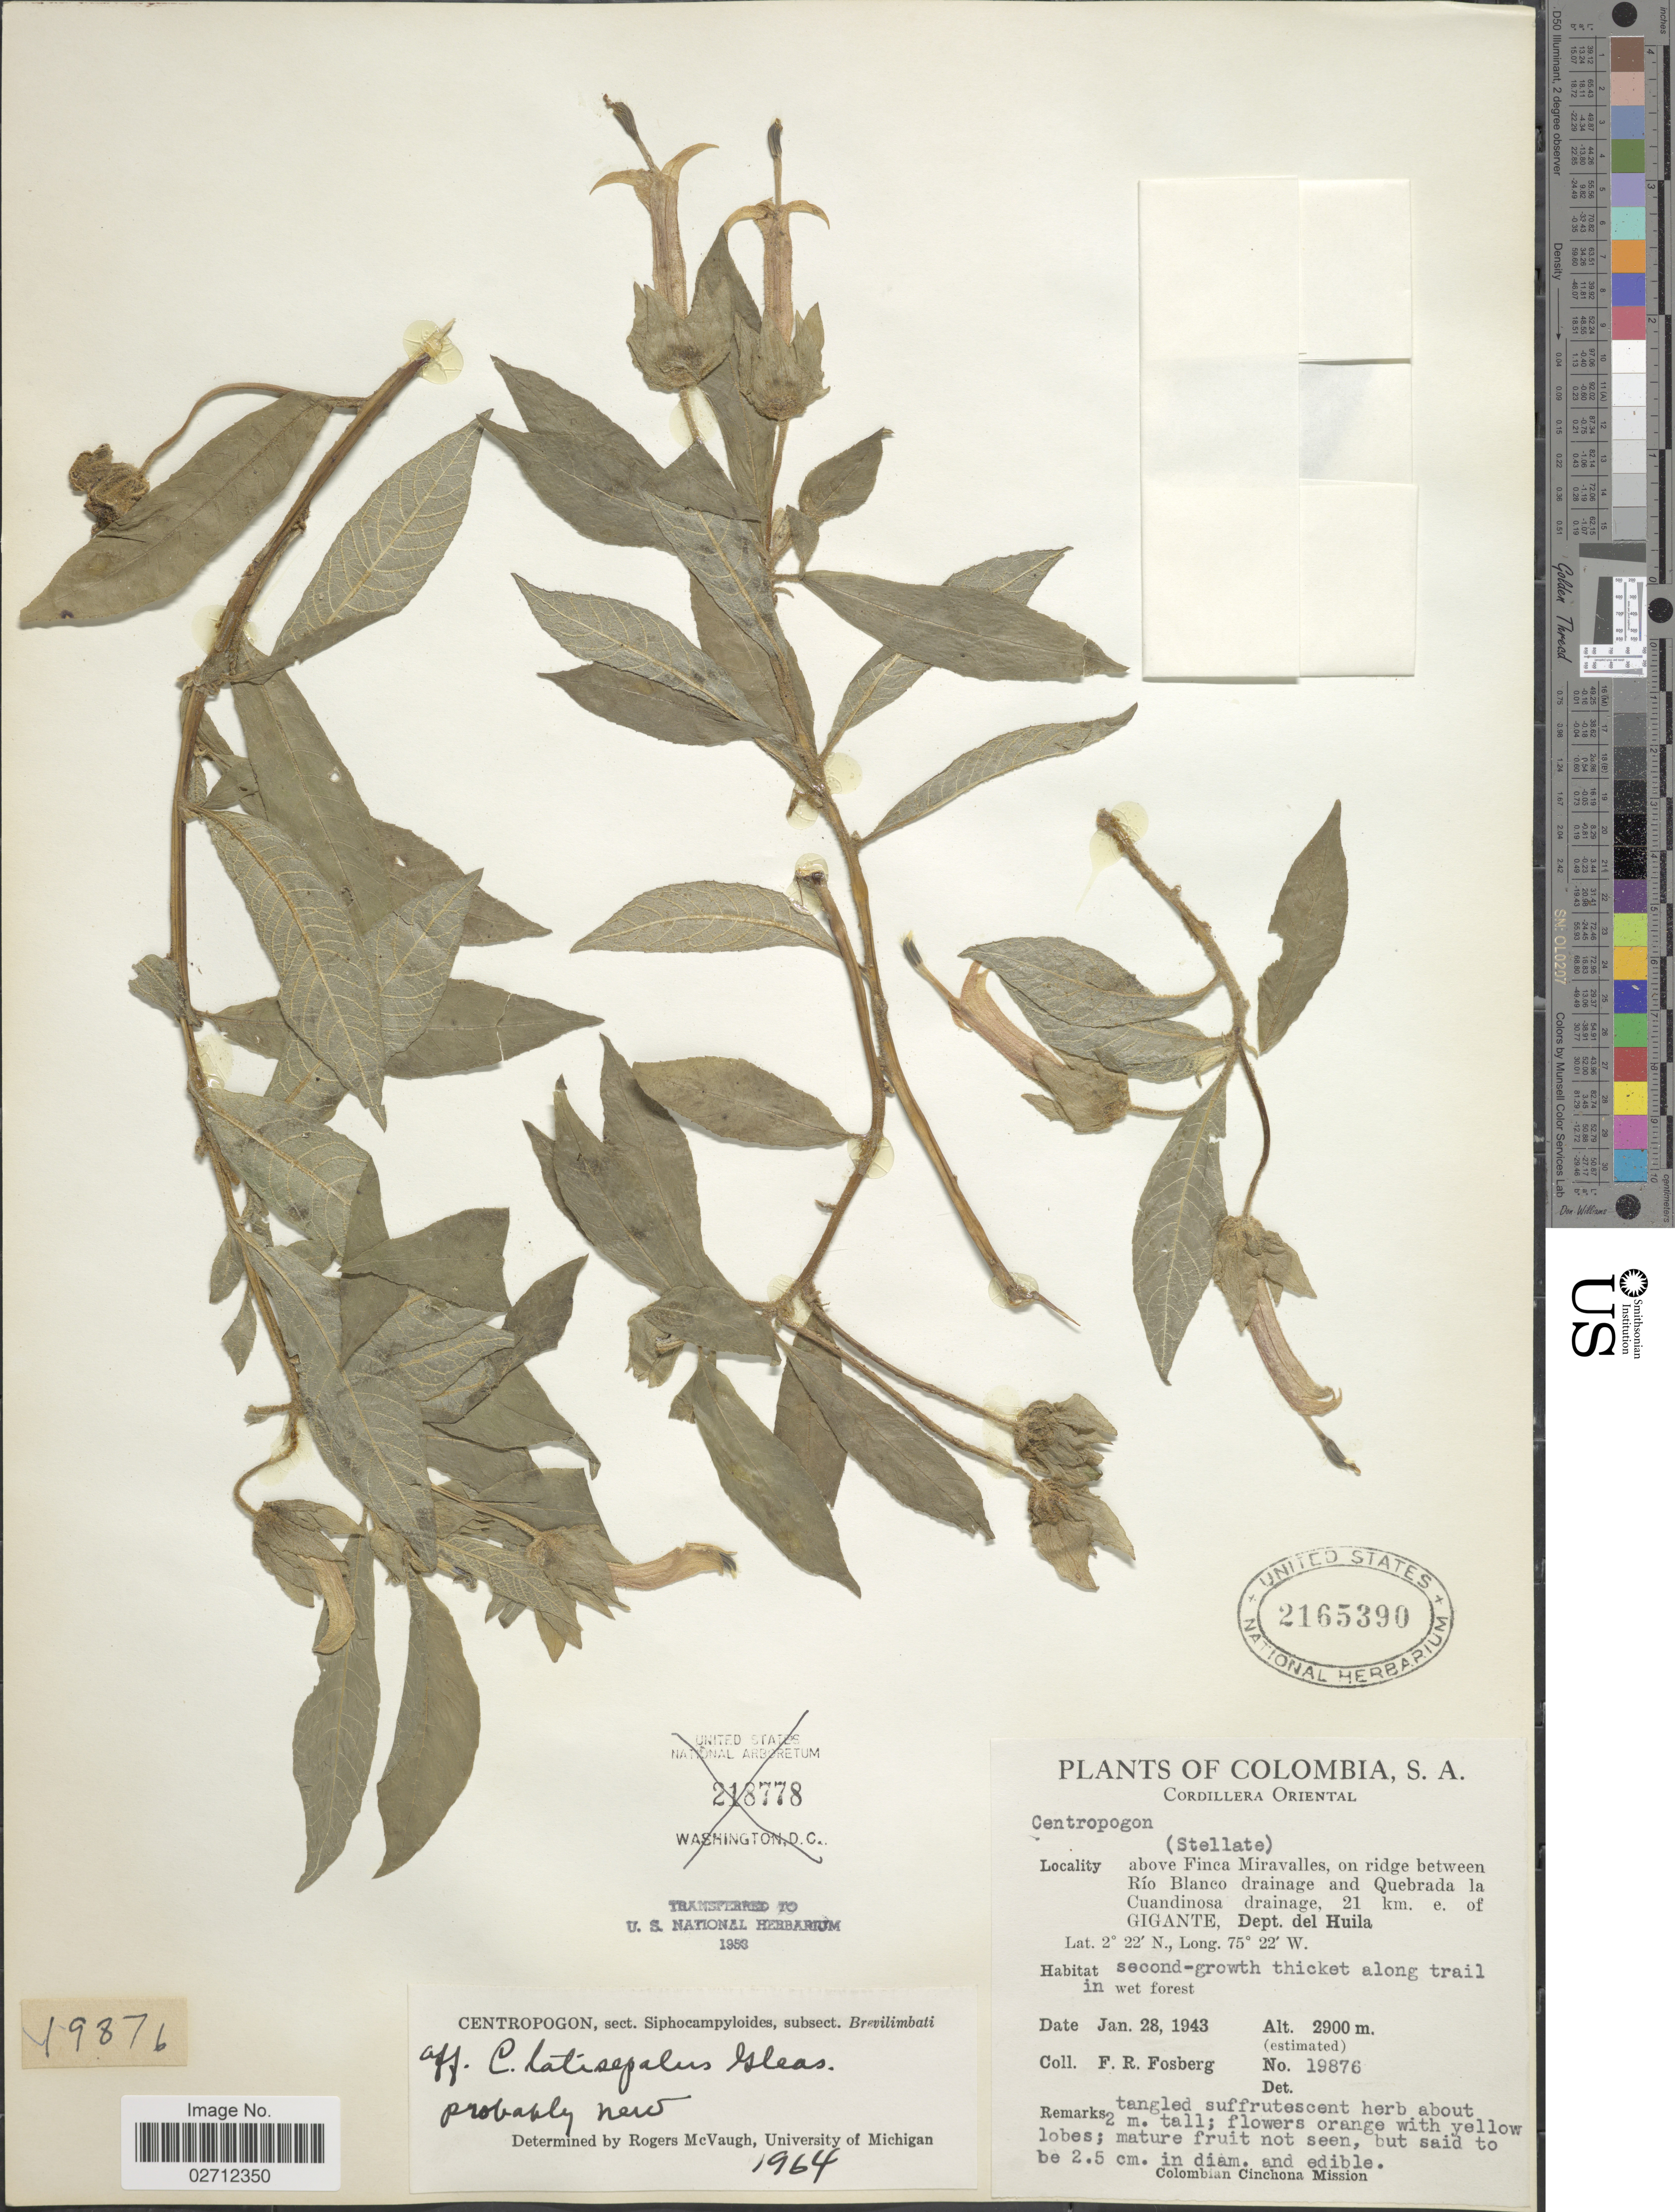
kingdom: Plantae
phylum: Tracheophyta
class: Magnoliopsida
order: Asterales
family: Campanulaceae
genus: Centropogon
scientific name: Centropogon latisepalus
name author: Gleason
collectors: F. R. Fosberg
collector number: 19876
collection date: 1943-01-28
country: Colombia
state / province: Huila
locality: Cordillera Oriental, above Finca Miravalles, on ridge between Río Blanco drainage and Quebrada la Cuandinosa drainage, 21 km e. of Gigante, Dept. del Huila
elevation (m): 2900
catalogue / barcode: US 2165390